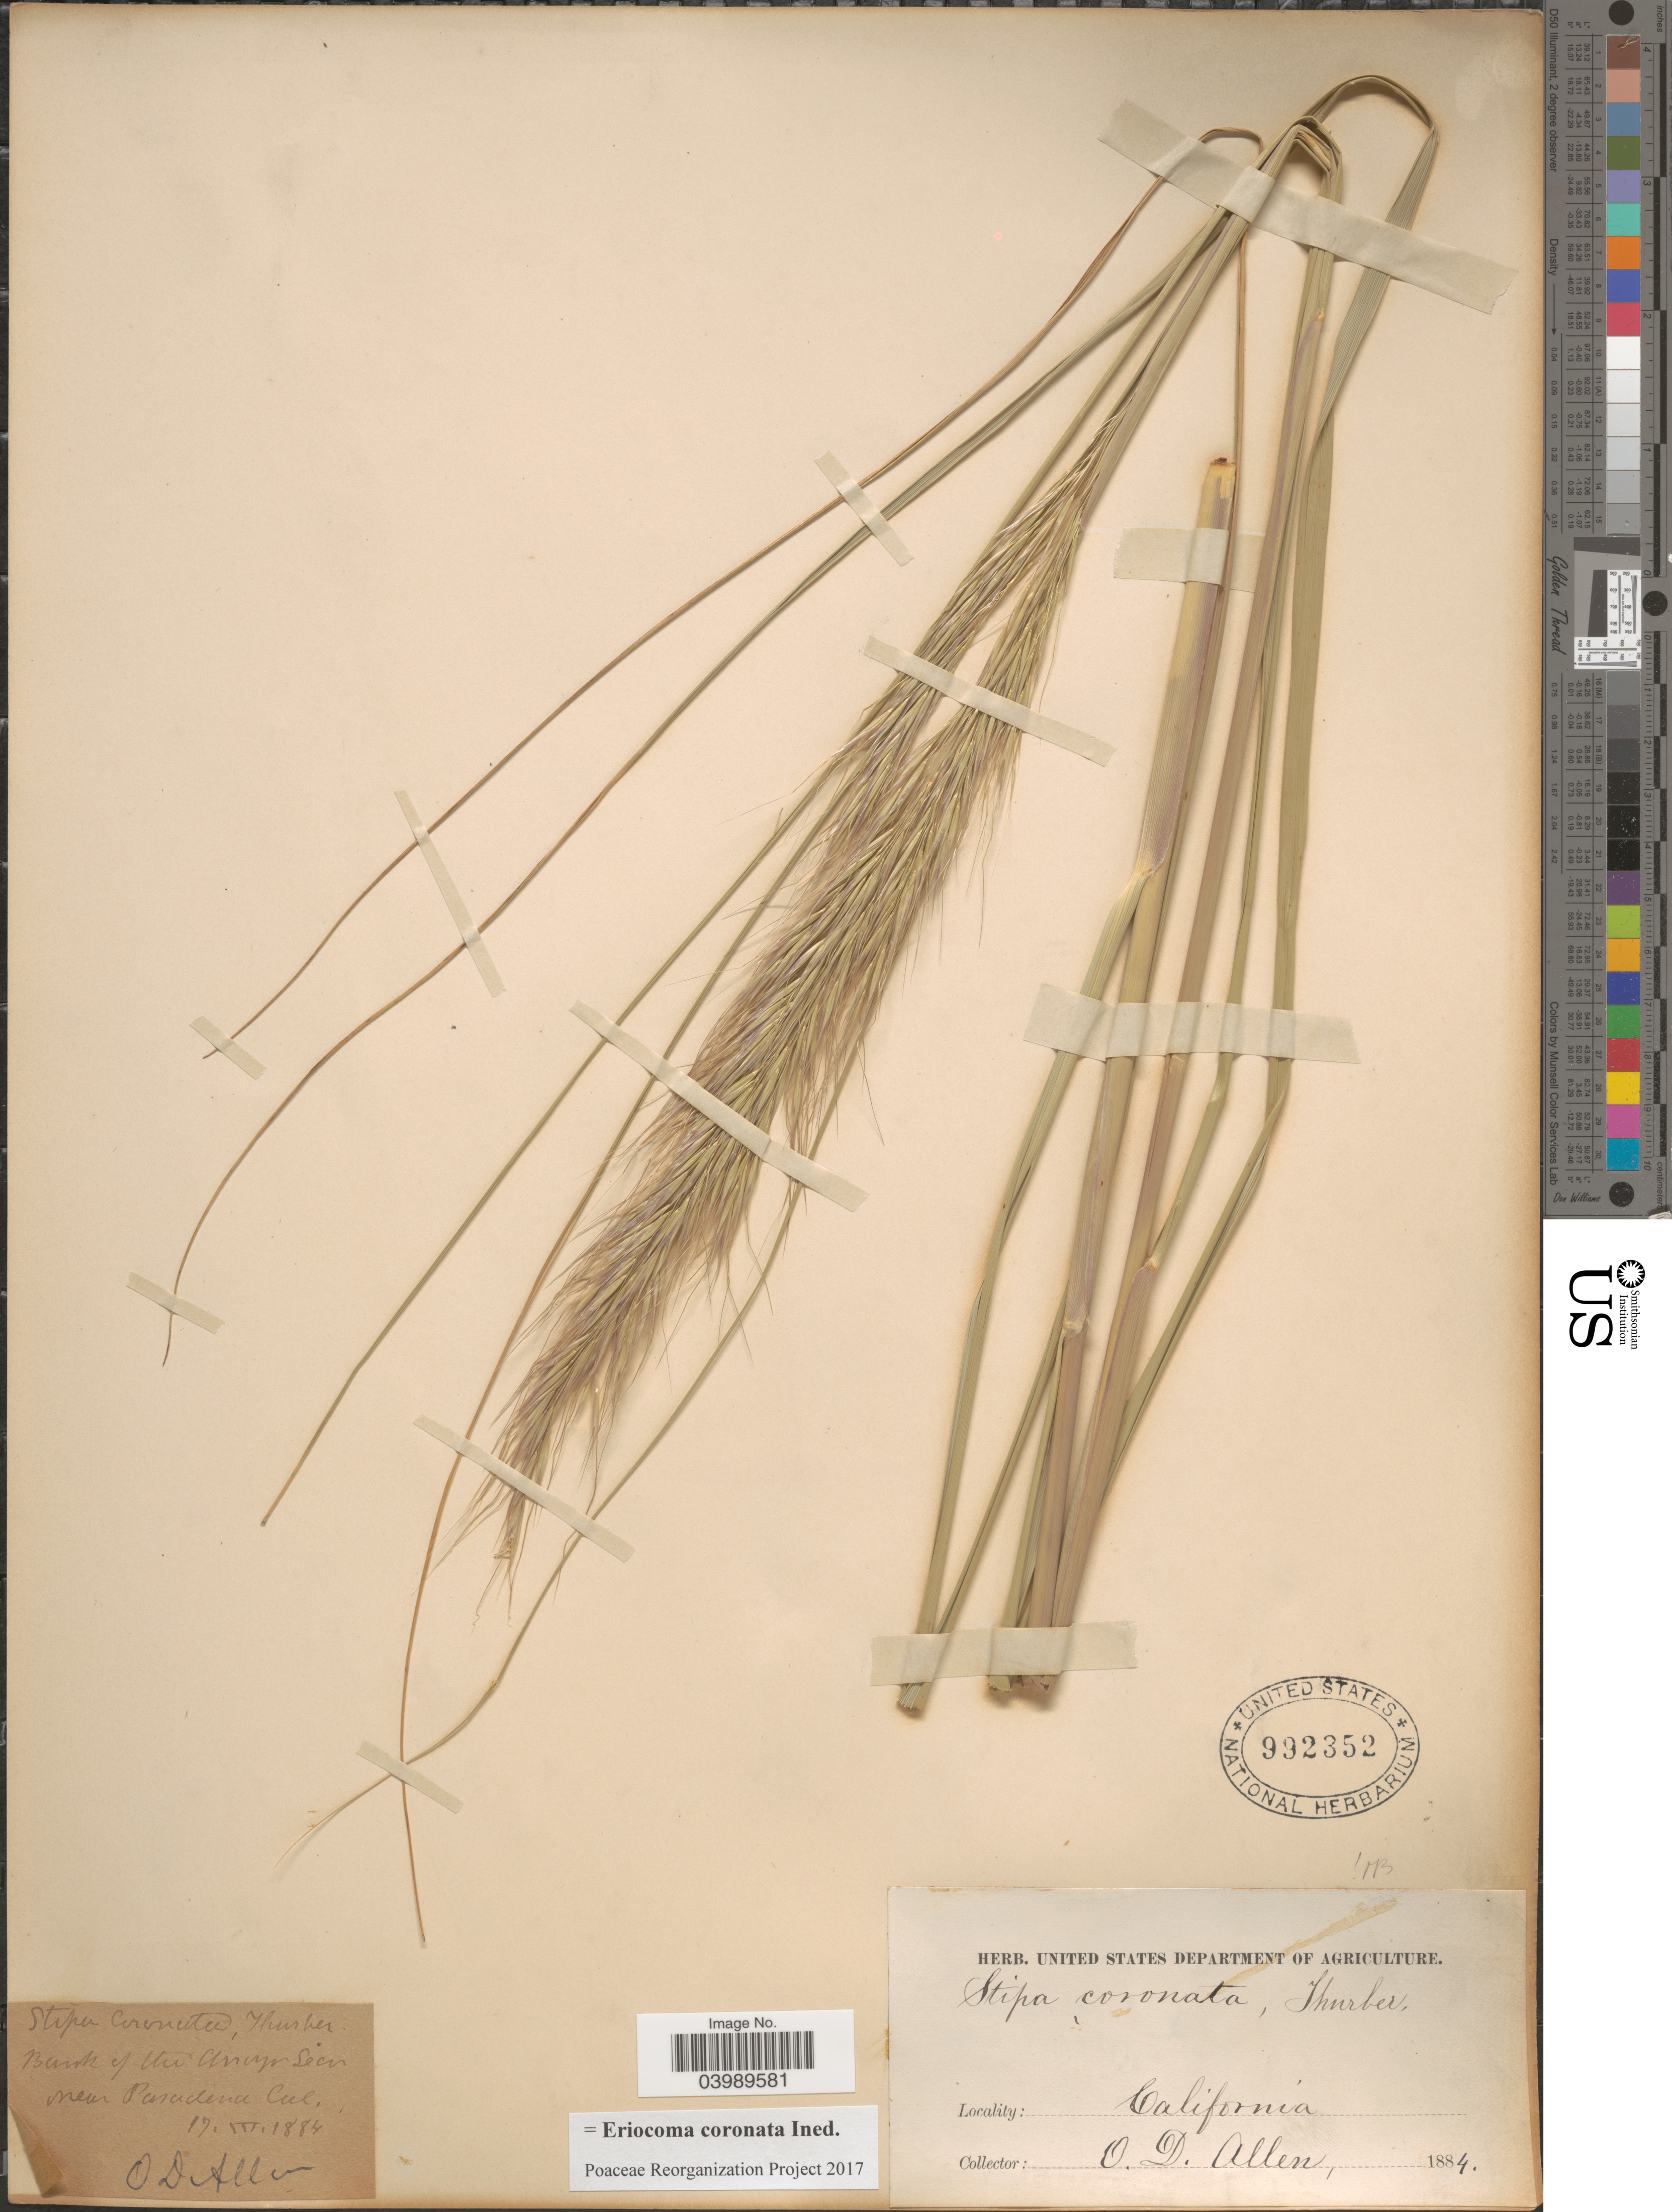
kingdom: Plantae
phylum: Tracheophyta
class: Liliopsida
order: Poales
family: Poaceae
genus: Eriocoma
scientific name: Eriocoma coronata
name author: (Thurb.) Romasch.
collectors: O. D. Allen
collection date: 1884-04-17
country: United States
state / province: California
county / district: Los Angeles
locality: Bank of the Arroyo Seco, near Pasadena.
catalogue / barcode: US 992352